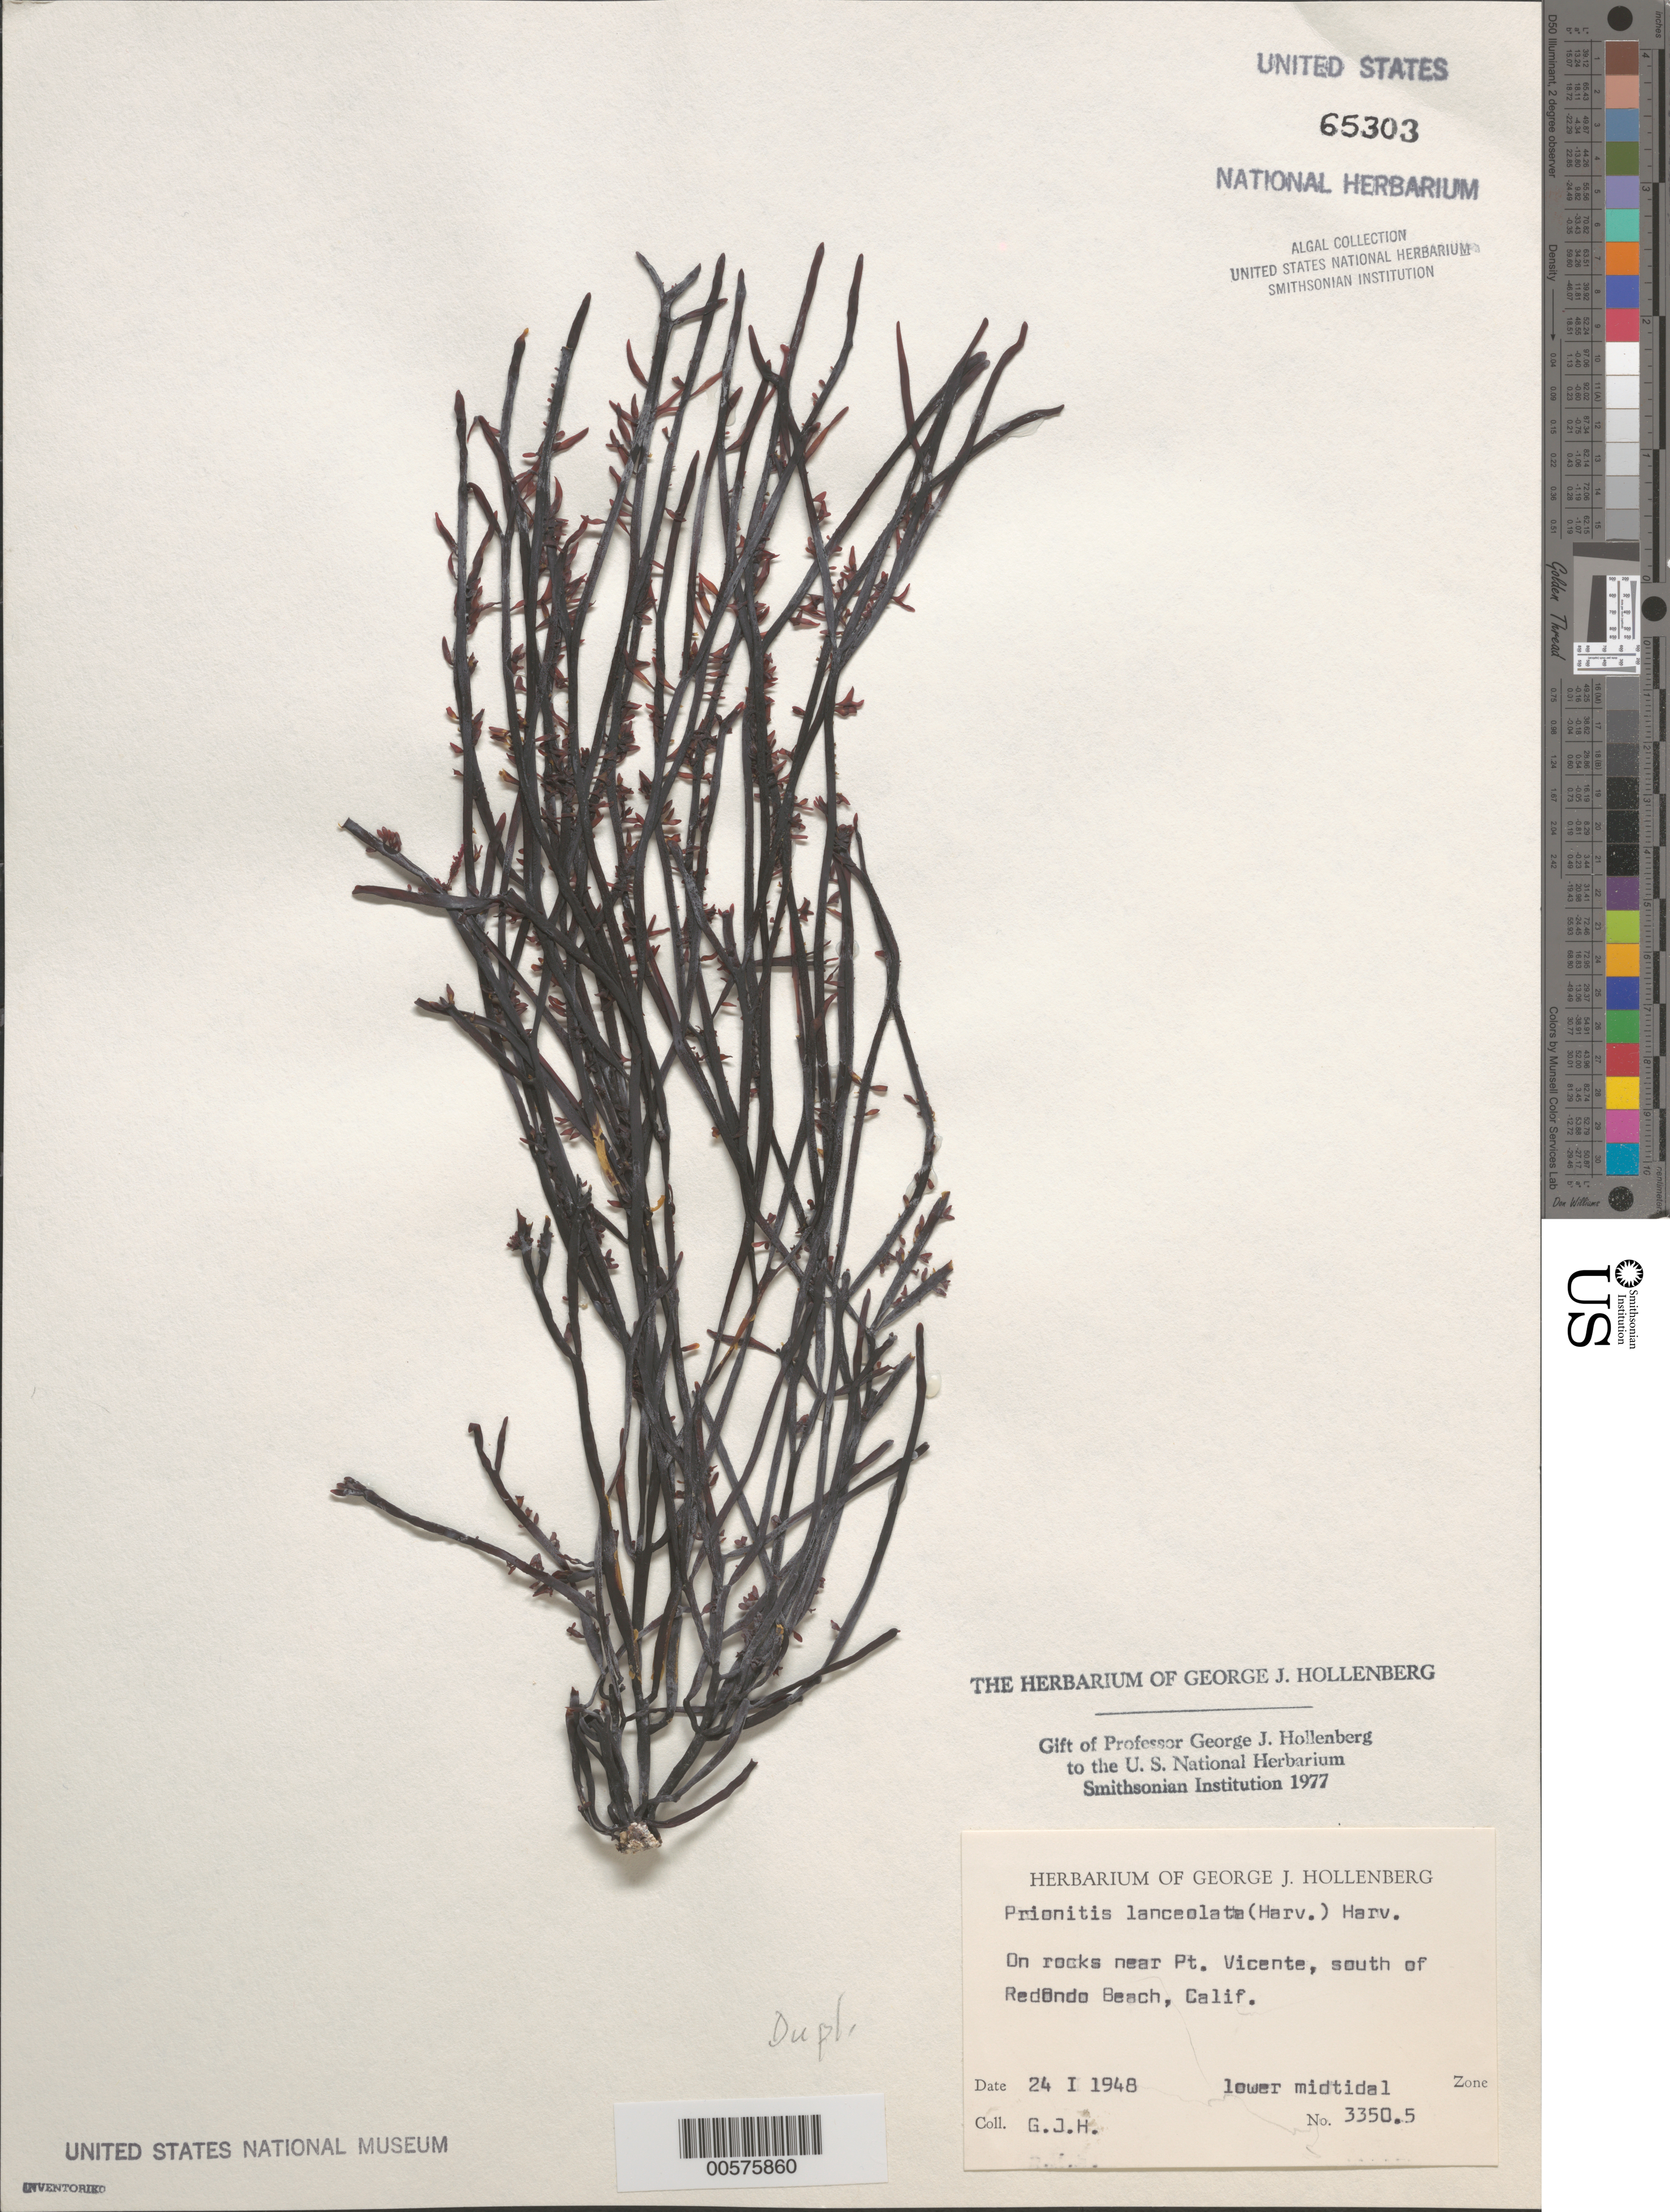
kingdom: Plantae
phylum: Rhodophyta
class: Florideophyceae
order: Cryptonemiales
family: Cryptonemiaceae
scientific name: Prionitis lanceolata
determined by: Hollenberg, George J.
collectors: G. Hollenberg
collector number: GJH 3350.5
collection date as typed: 24 Jan 1948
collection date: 1948-01-24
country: United States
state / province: California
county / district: Los Angeles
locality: Near Point Vicente, south of Redondo Beach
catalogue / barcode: US 65303